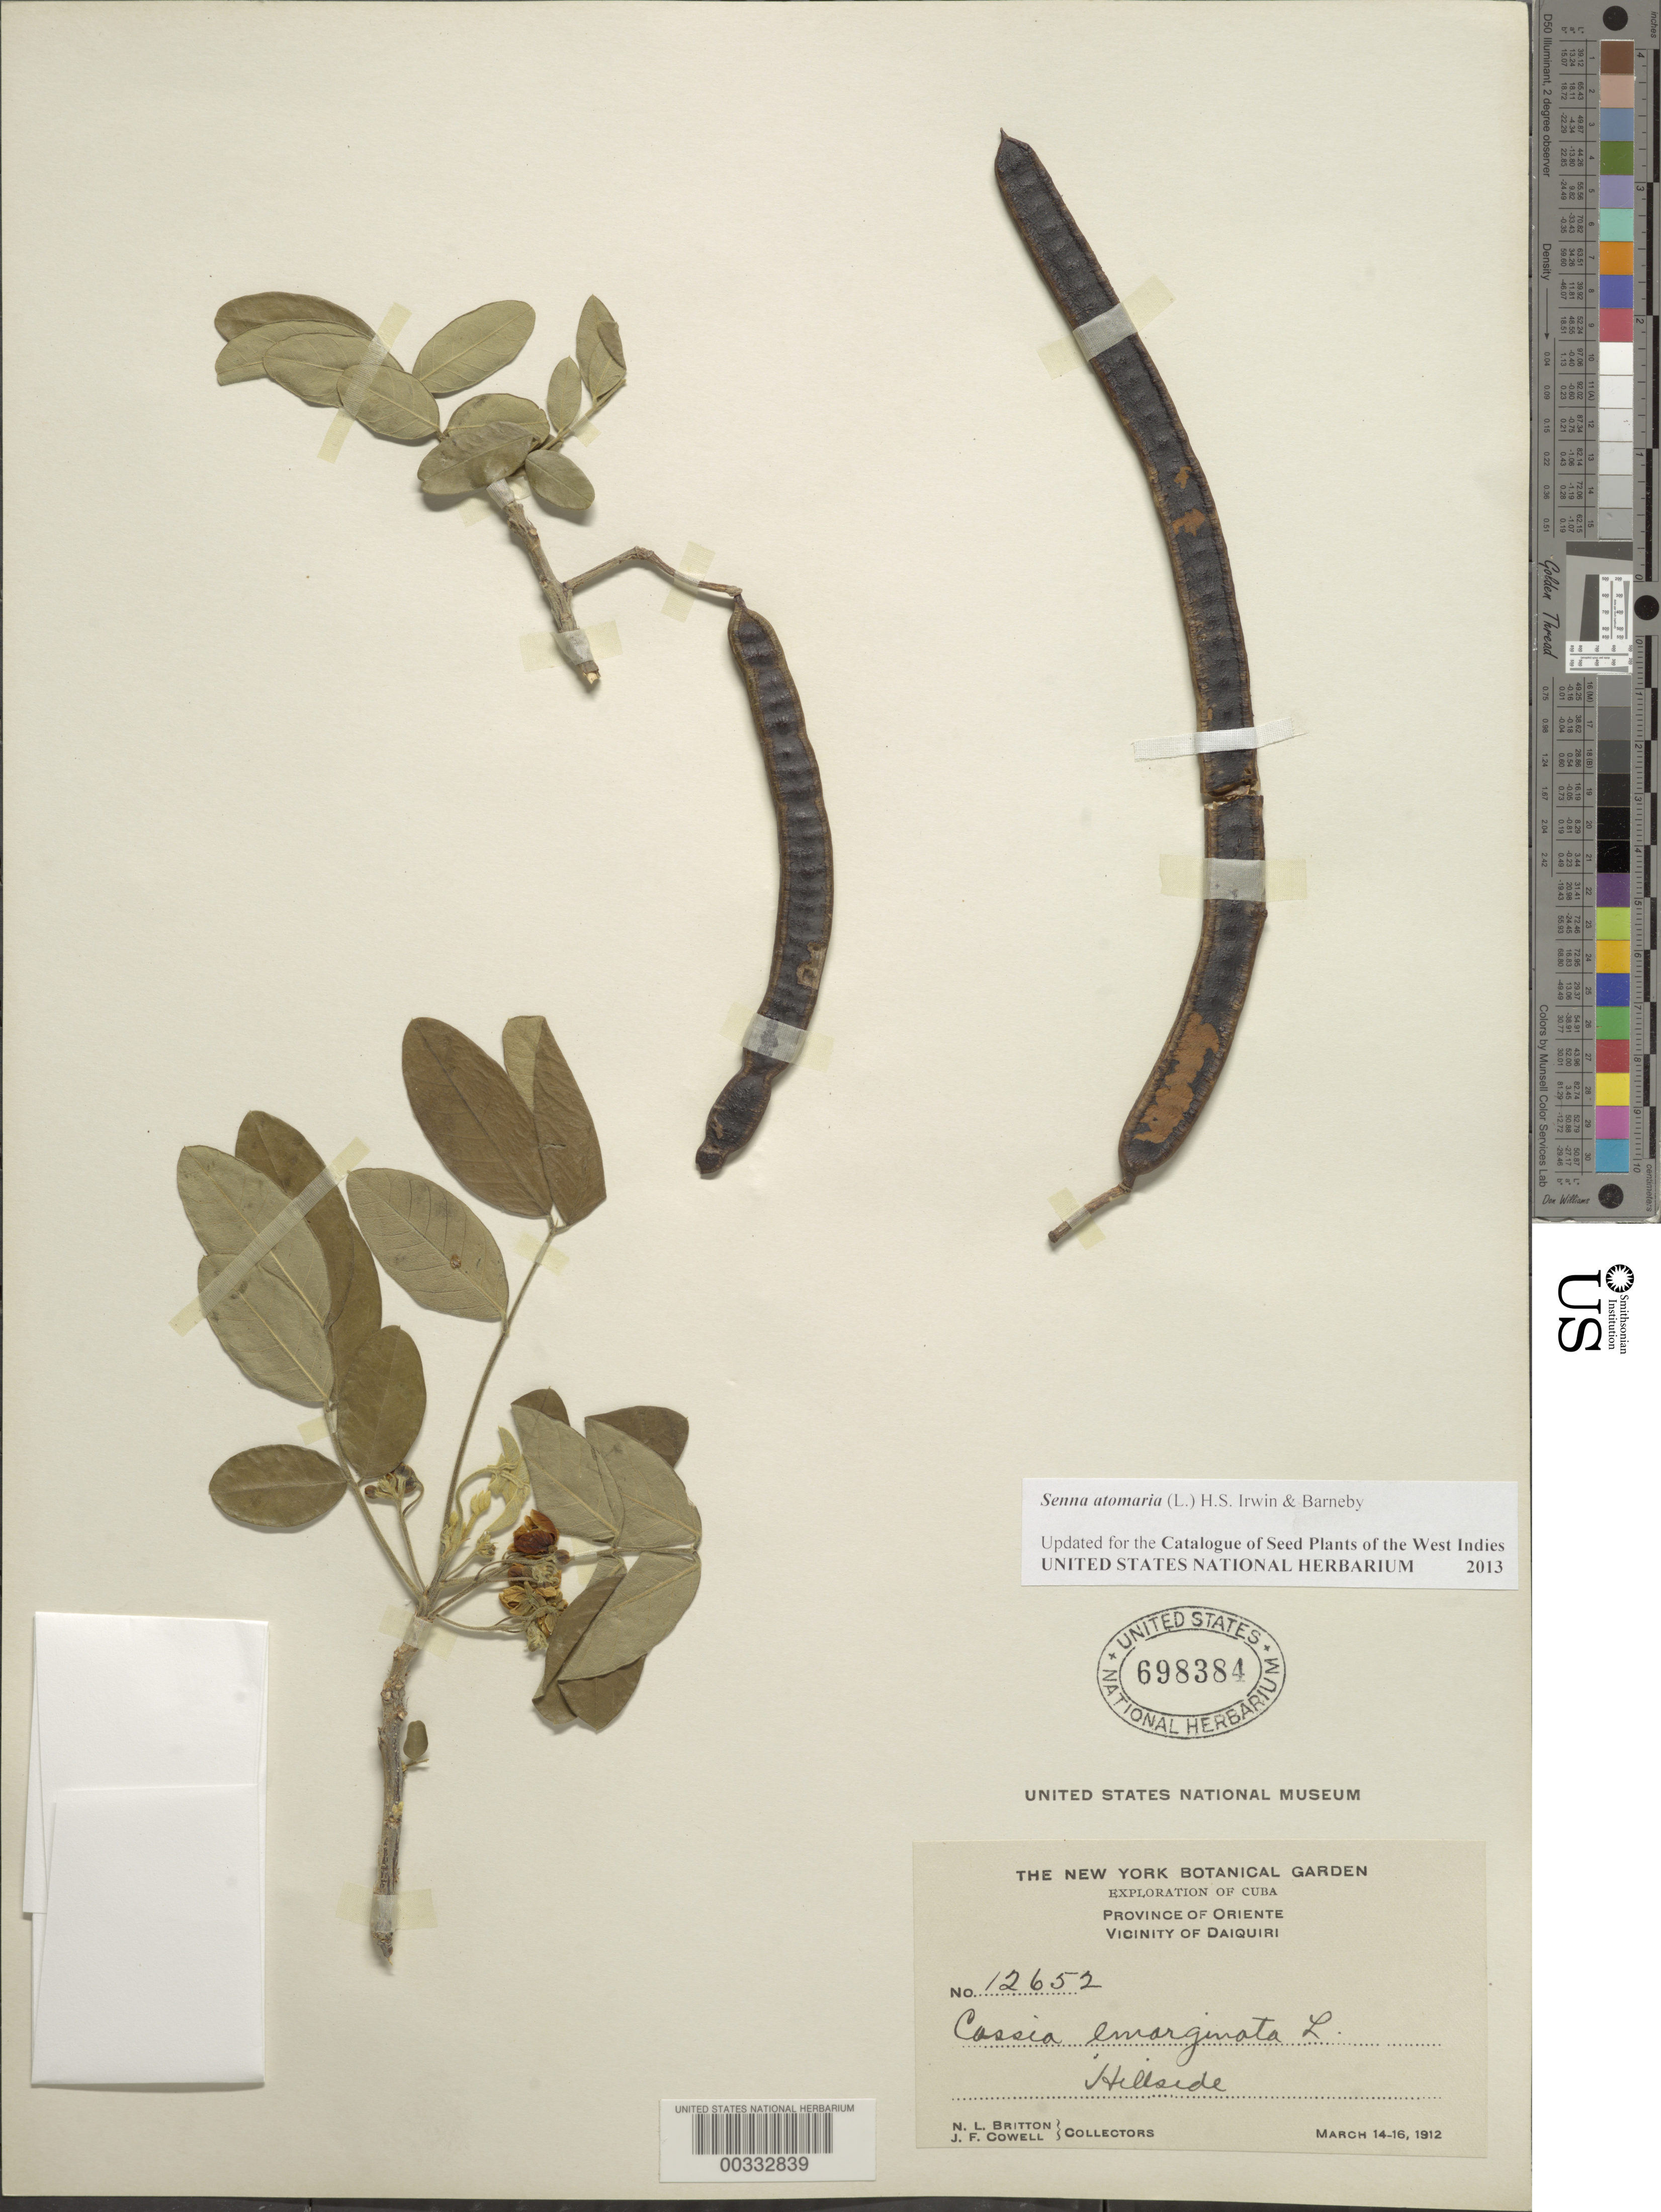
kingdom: Plantae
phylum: Tracheophyta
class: Magnoliopsida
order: Fabales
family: Fabaceae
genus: Senna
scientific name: Senna atomaria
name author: (L.) H.S. Irwin & Barneby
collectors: N. Britton & J. F. Cowell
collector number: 12652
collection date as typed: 14 Mar 1912 to 16 Mar 1912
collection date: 1912-03-14/1912-03-16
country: Cuba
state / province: Oriente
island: Greater Antilles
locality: Vicinity of daiquiri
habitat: Hillside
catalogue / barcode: US 698384